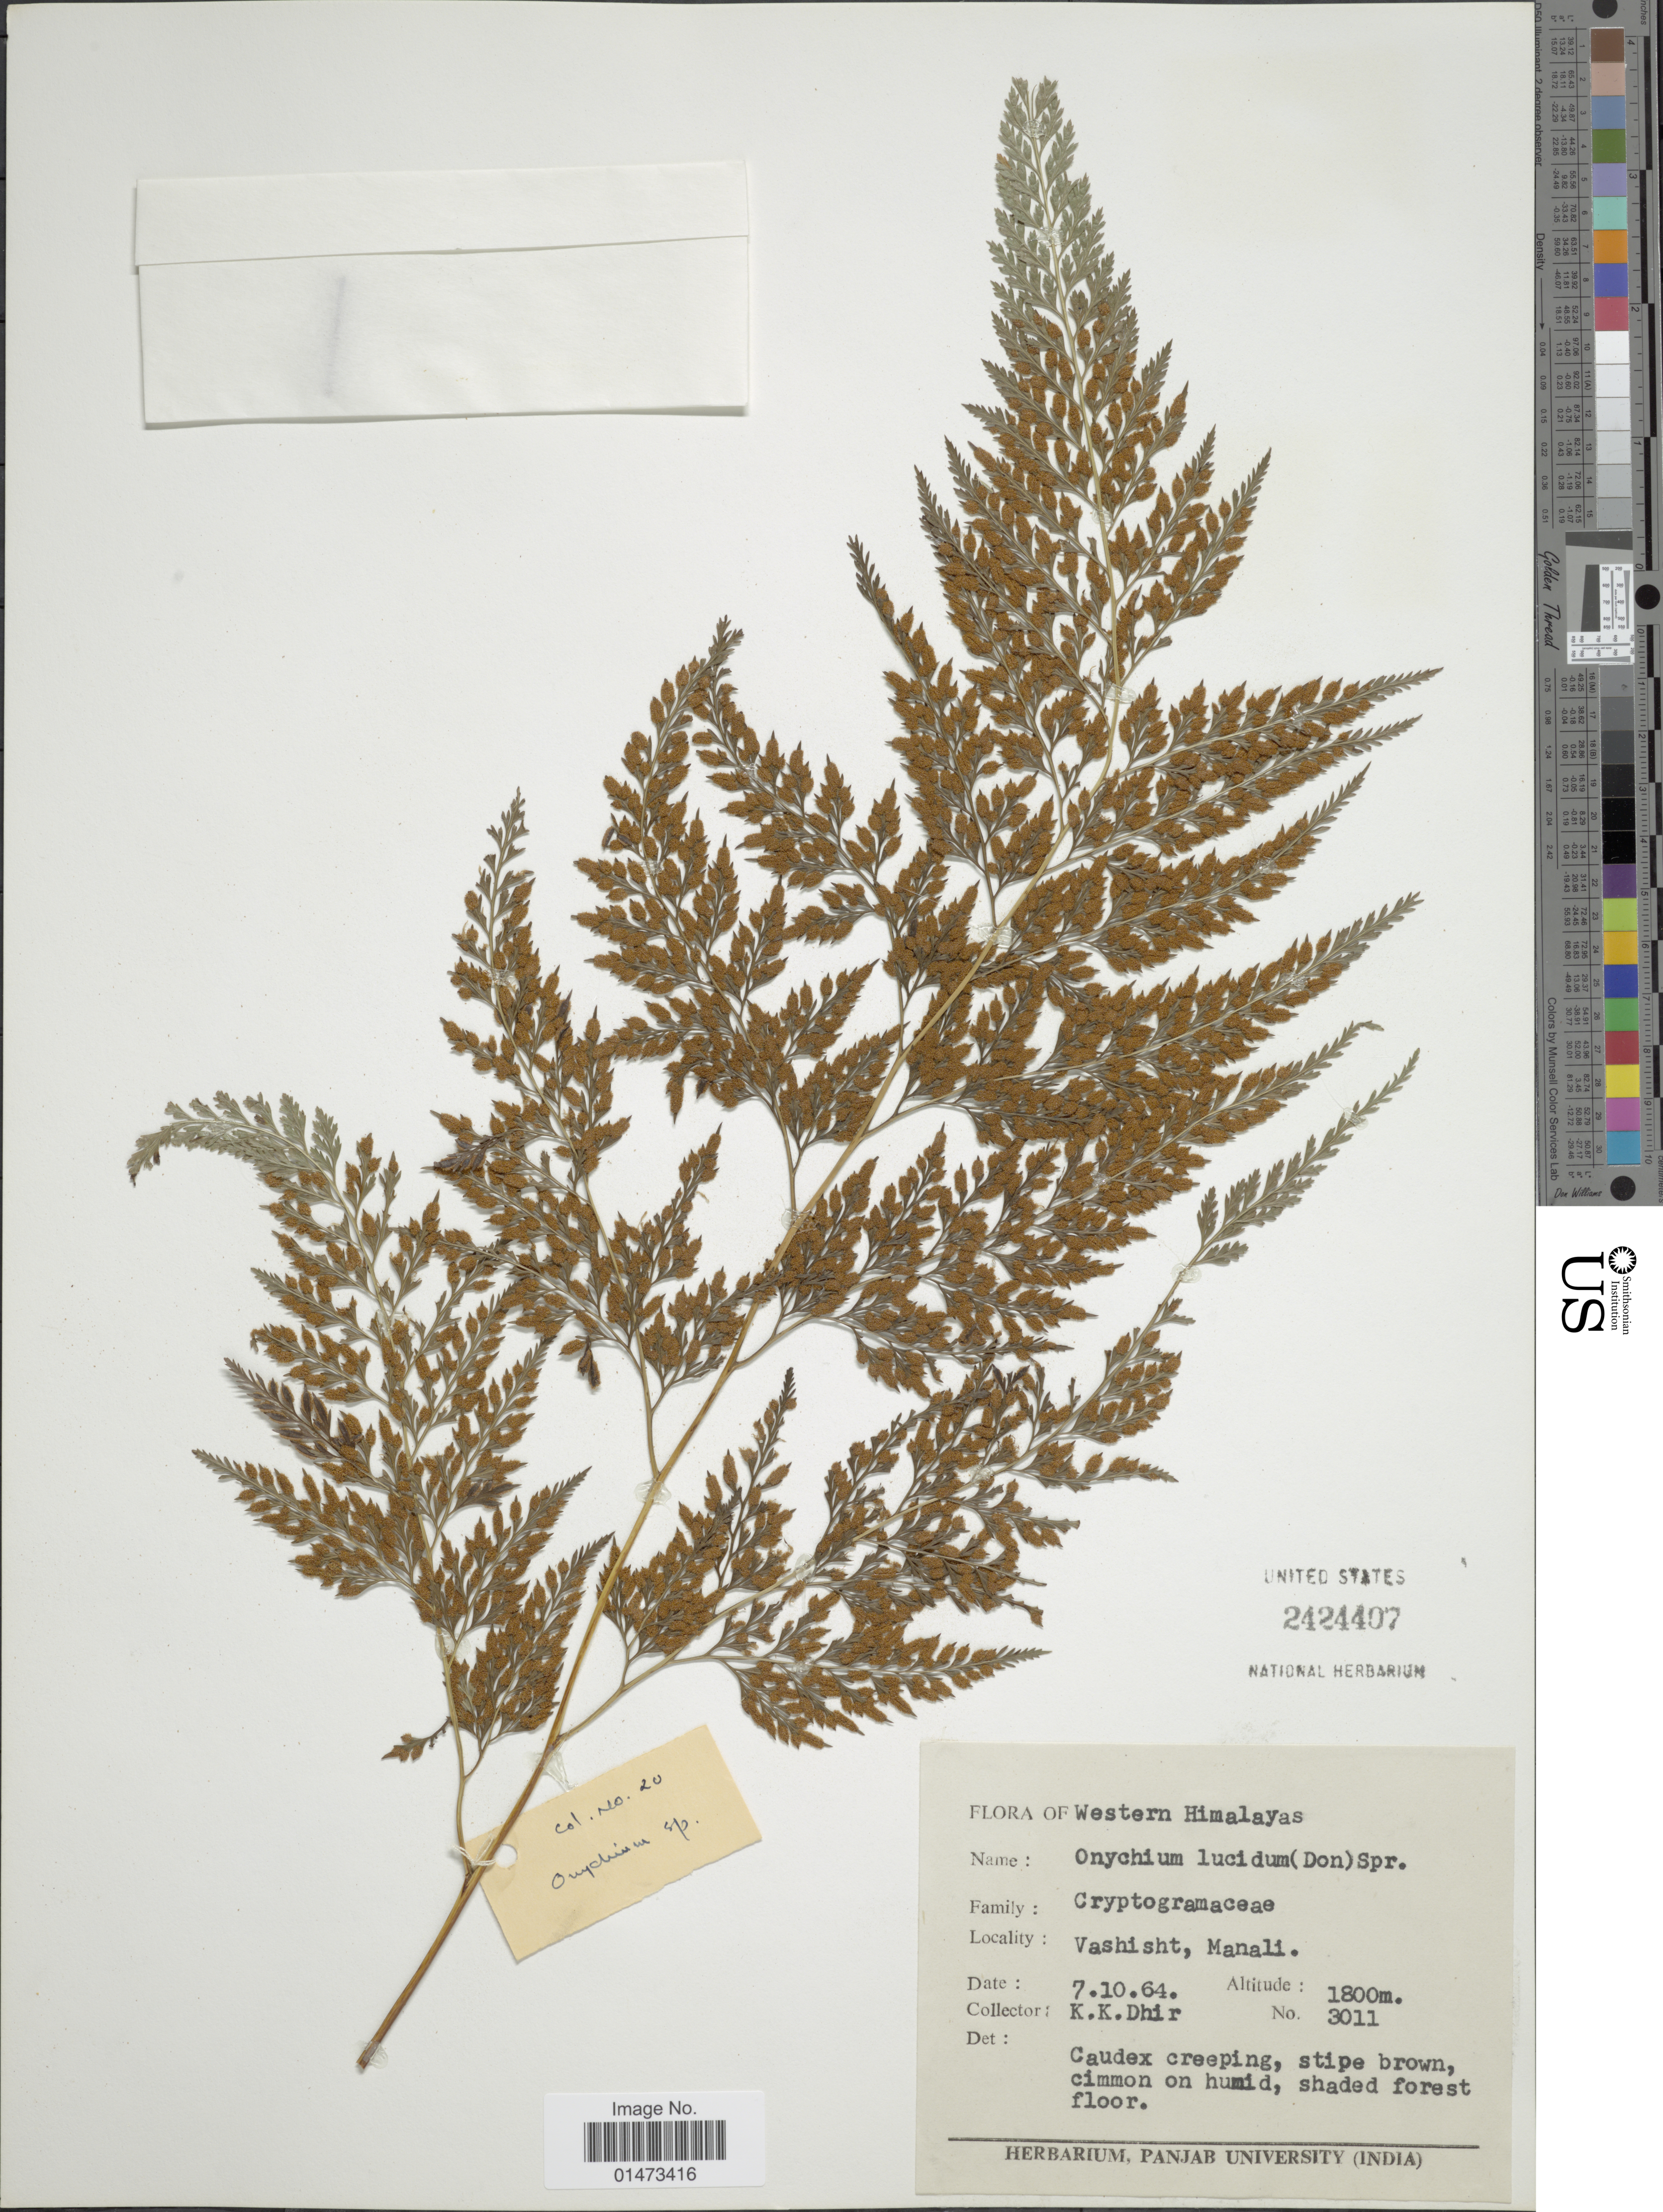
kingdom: Plantae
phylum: Tracheophyta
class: Polypodiopsida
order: Polypodiales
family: Pteridaceae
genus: Onychium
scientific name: Onychium lucidum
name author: (D. Don) Spreng.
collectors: K. Dhir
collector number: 3011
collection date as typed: Transcribed d/m/y: 7/10/64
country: India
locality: Western Himalayas, Vashisht, Manali.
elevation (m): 1800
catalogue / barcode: US 2424407